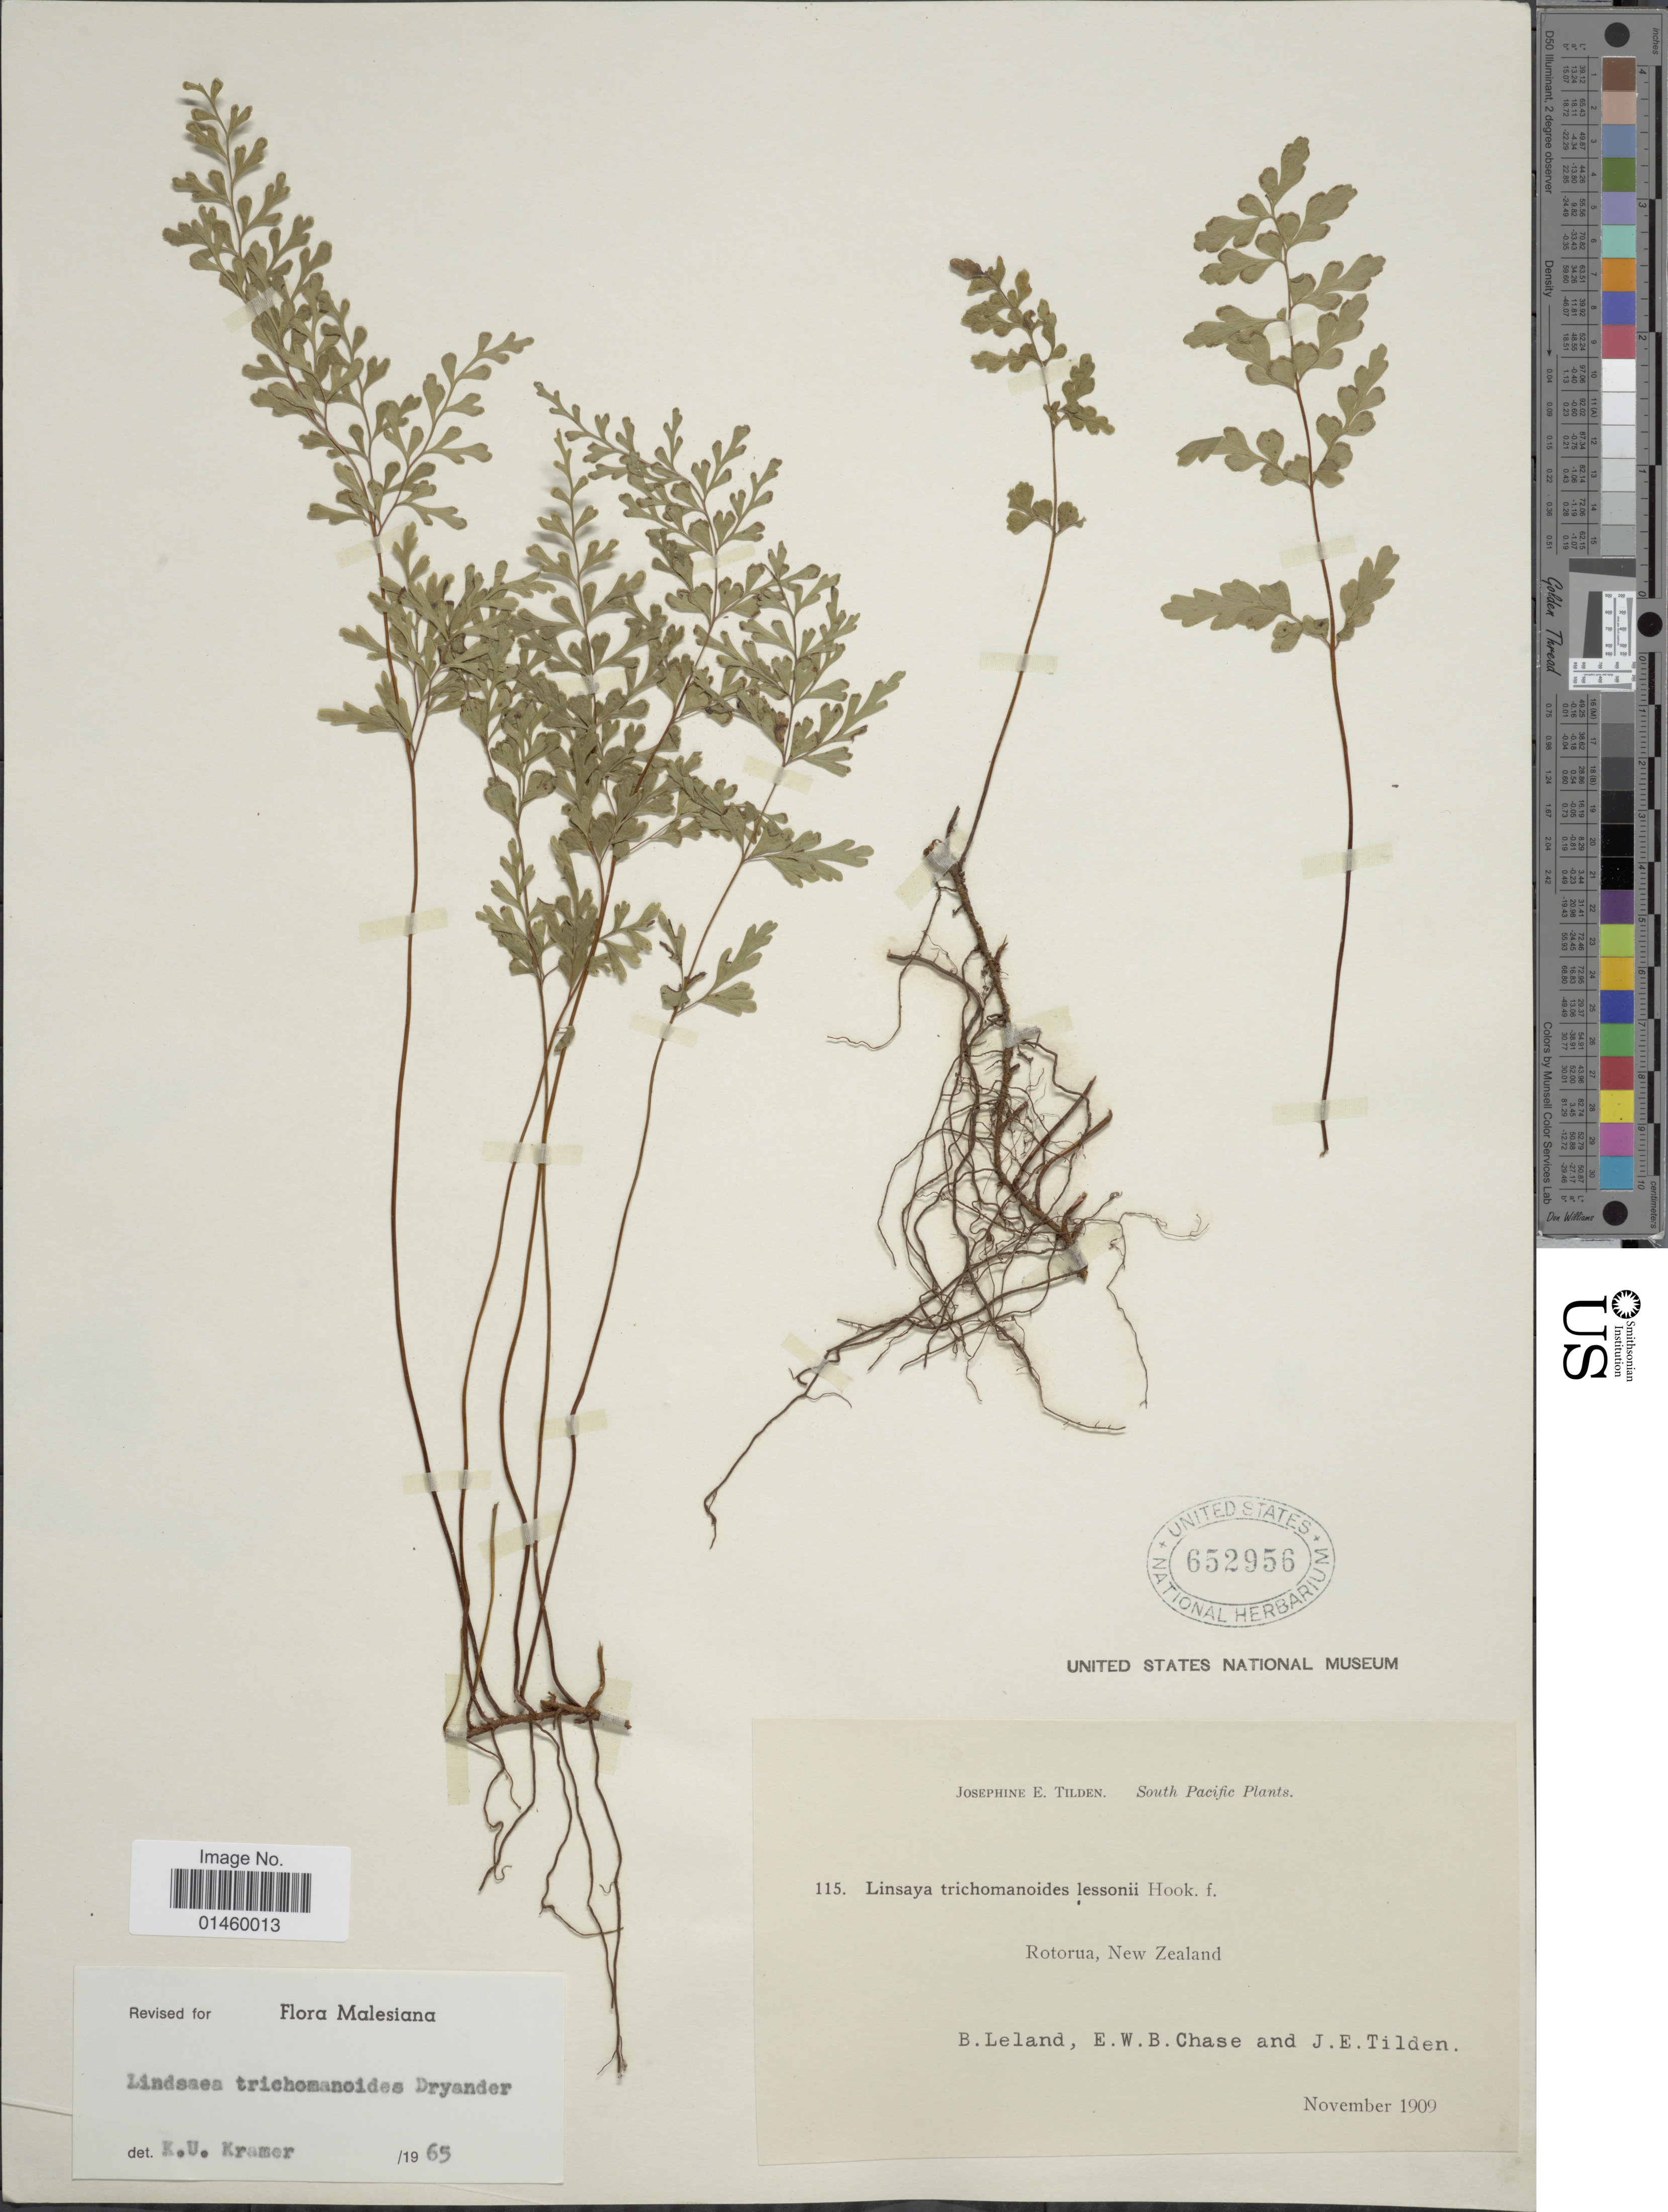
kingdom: Plantae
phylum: Tracheophyta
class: Polypodiopsida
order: Polypodiales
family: Lindsaeaceae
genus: Lindsaea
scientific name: Lindsaea trichomanoides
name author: Dryand.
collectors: B. Leland, E. W. Chase & J. E. Tilden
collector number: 115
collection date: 1909-11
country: New Zealand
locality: Rotorua.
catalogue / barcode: US 652956